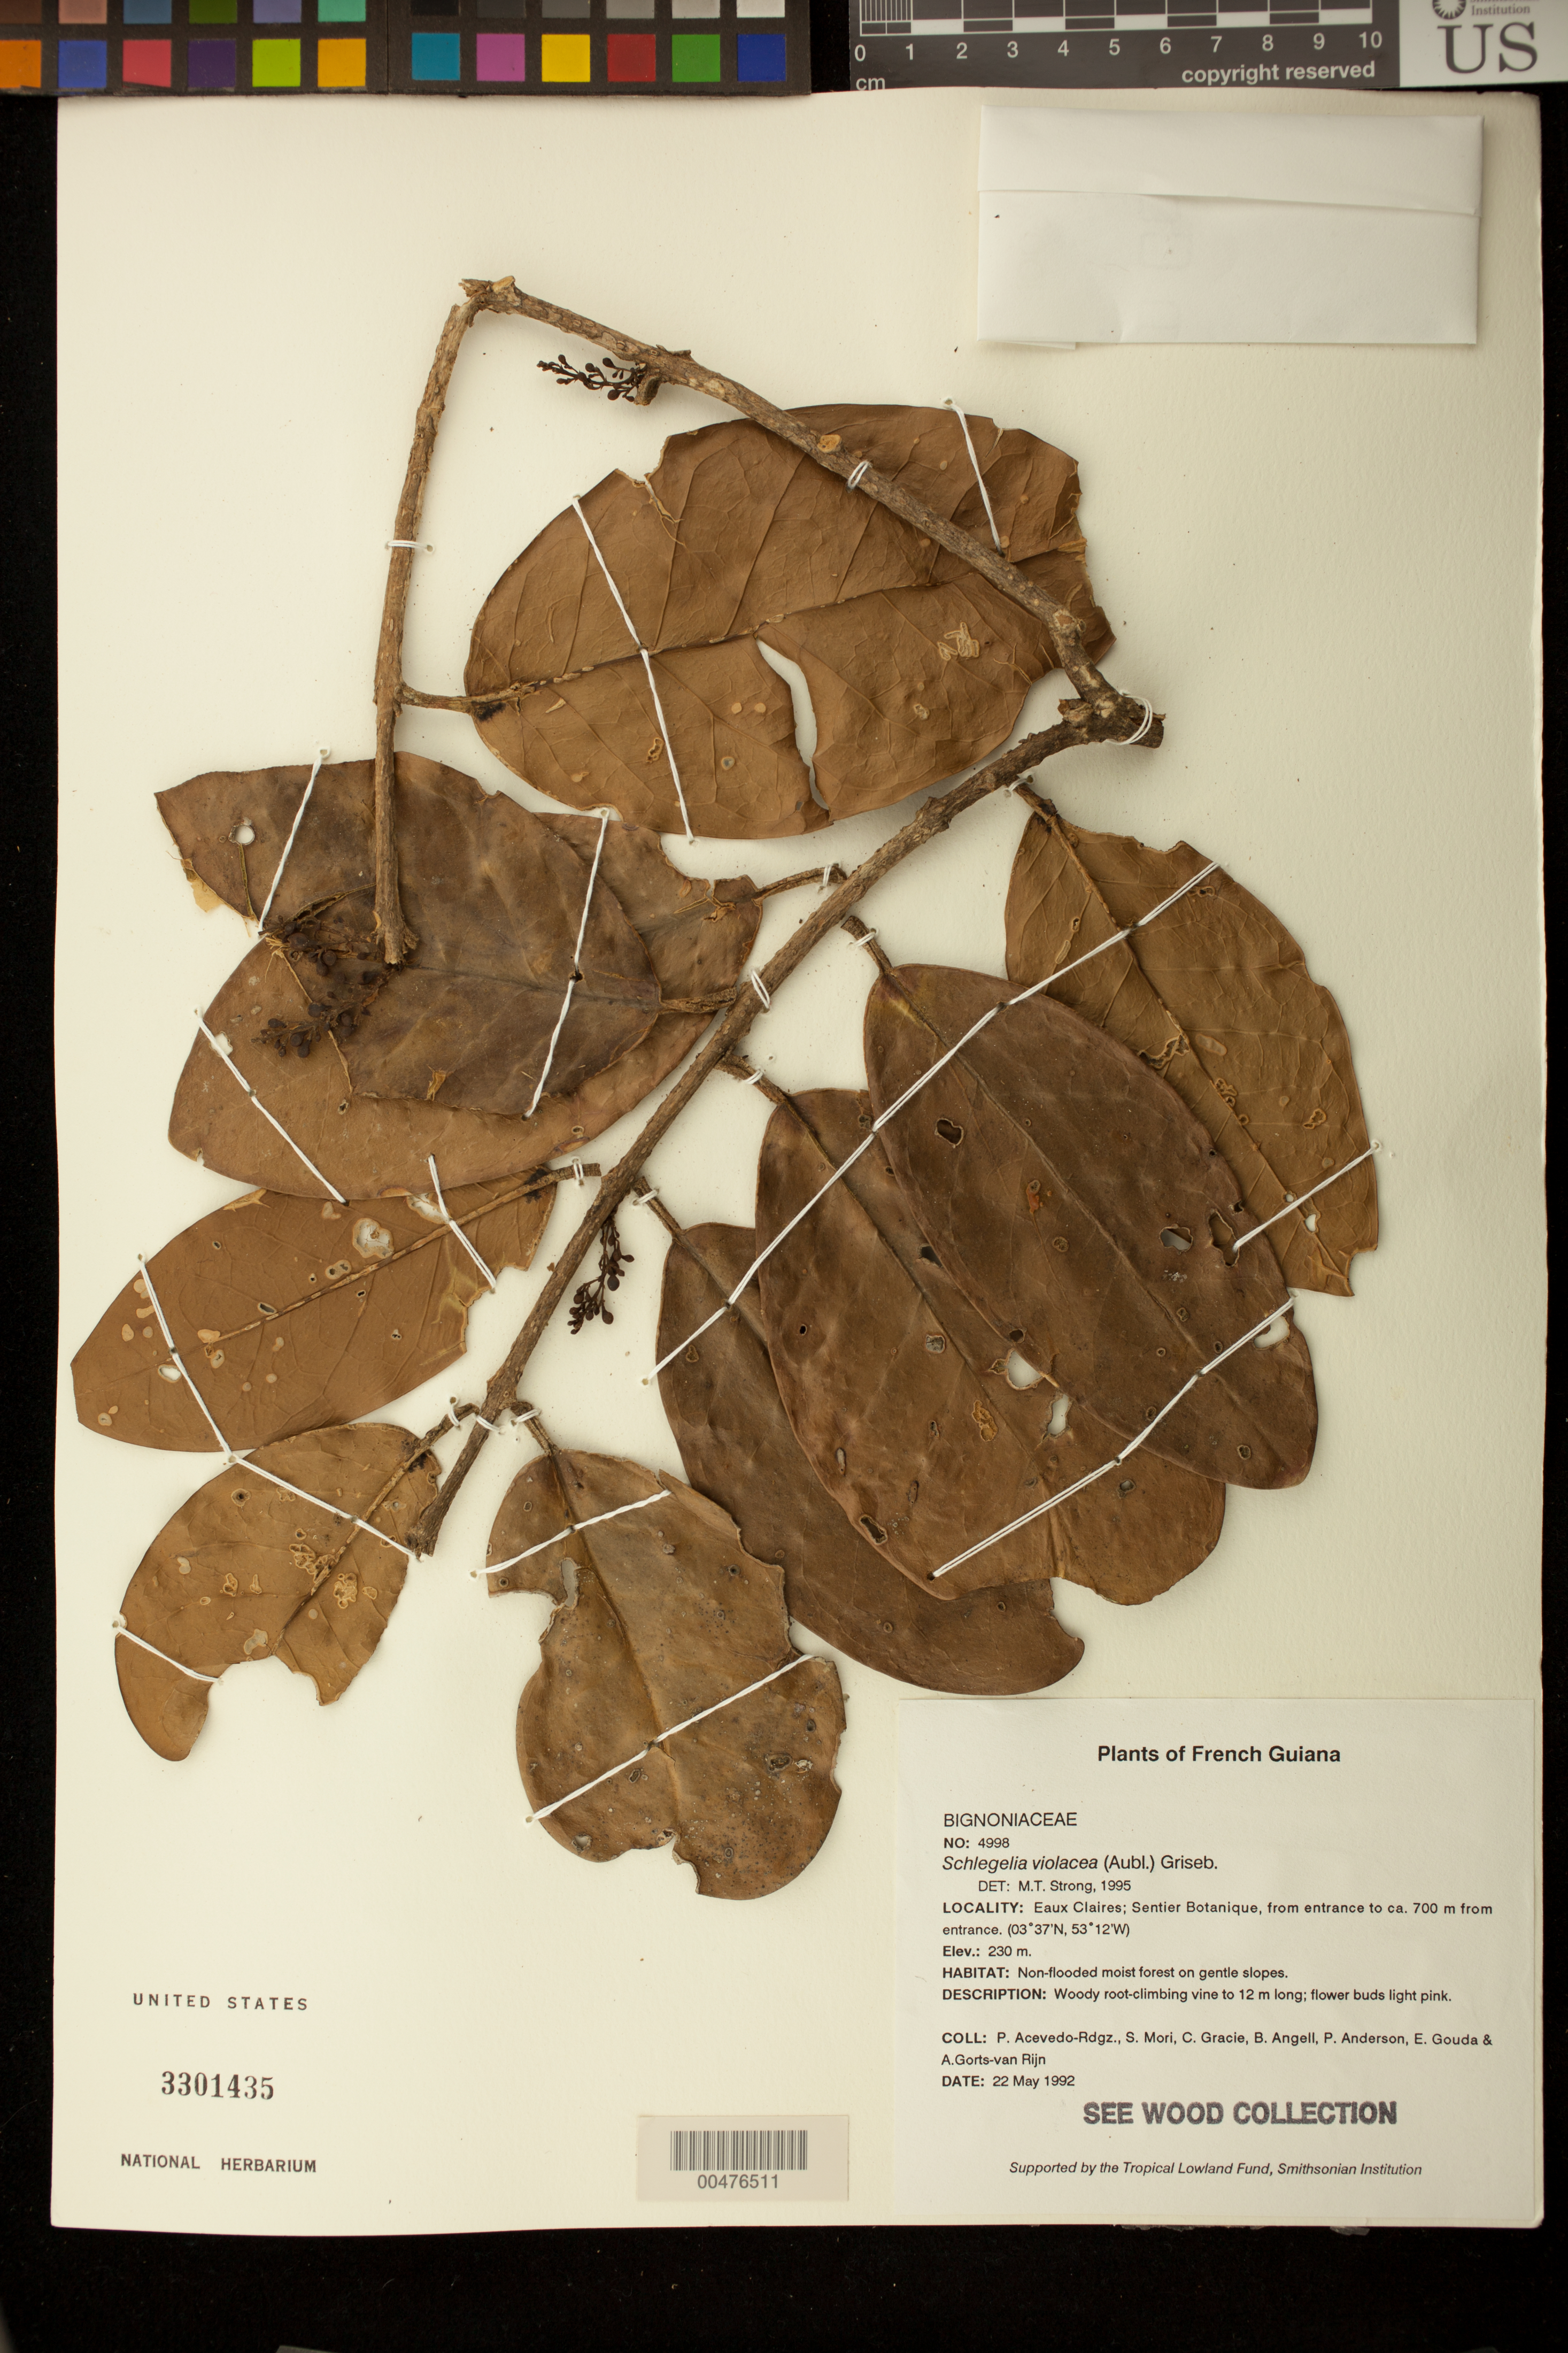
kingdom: Plantae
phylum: Tracheophyta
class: Magnoliopsida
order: Lamiales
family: Schlegeliaceae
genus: Schlegelia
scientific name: Schlegelia violacea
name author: (Aubl.) Griseb.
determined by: Strong, M. T., (US), Smithsonian Institution - National Museum of Natural History (UNITED STATES)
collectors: P. Acevedo-Rodr., S. Mori, C. A. Gracie, Bobbi Angell, P. Anderson, E. J. Gouda & A. .R. A. Görts-van Rijn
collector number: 4998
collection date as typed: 22 May 1992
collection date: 1992-05-22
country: French Guiana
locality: Eaux Claires; Sentier Botanique, from entrance to ca. 700 m from entrance.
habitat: Non-flooded moist forest on gentle slopes.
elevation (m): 230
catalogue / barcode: US 3301435